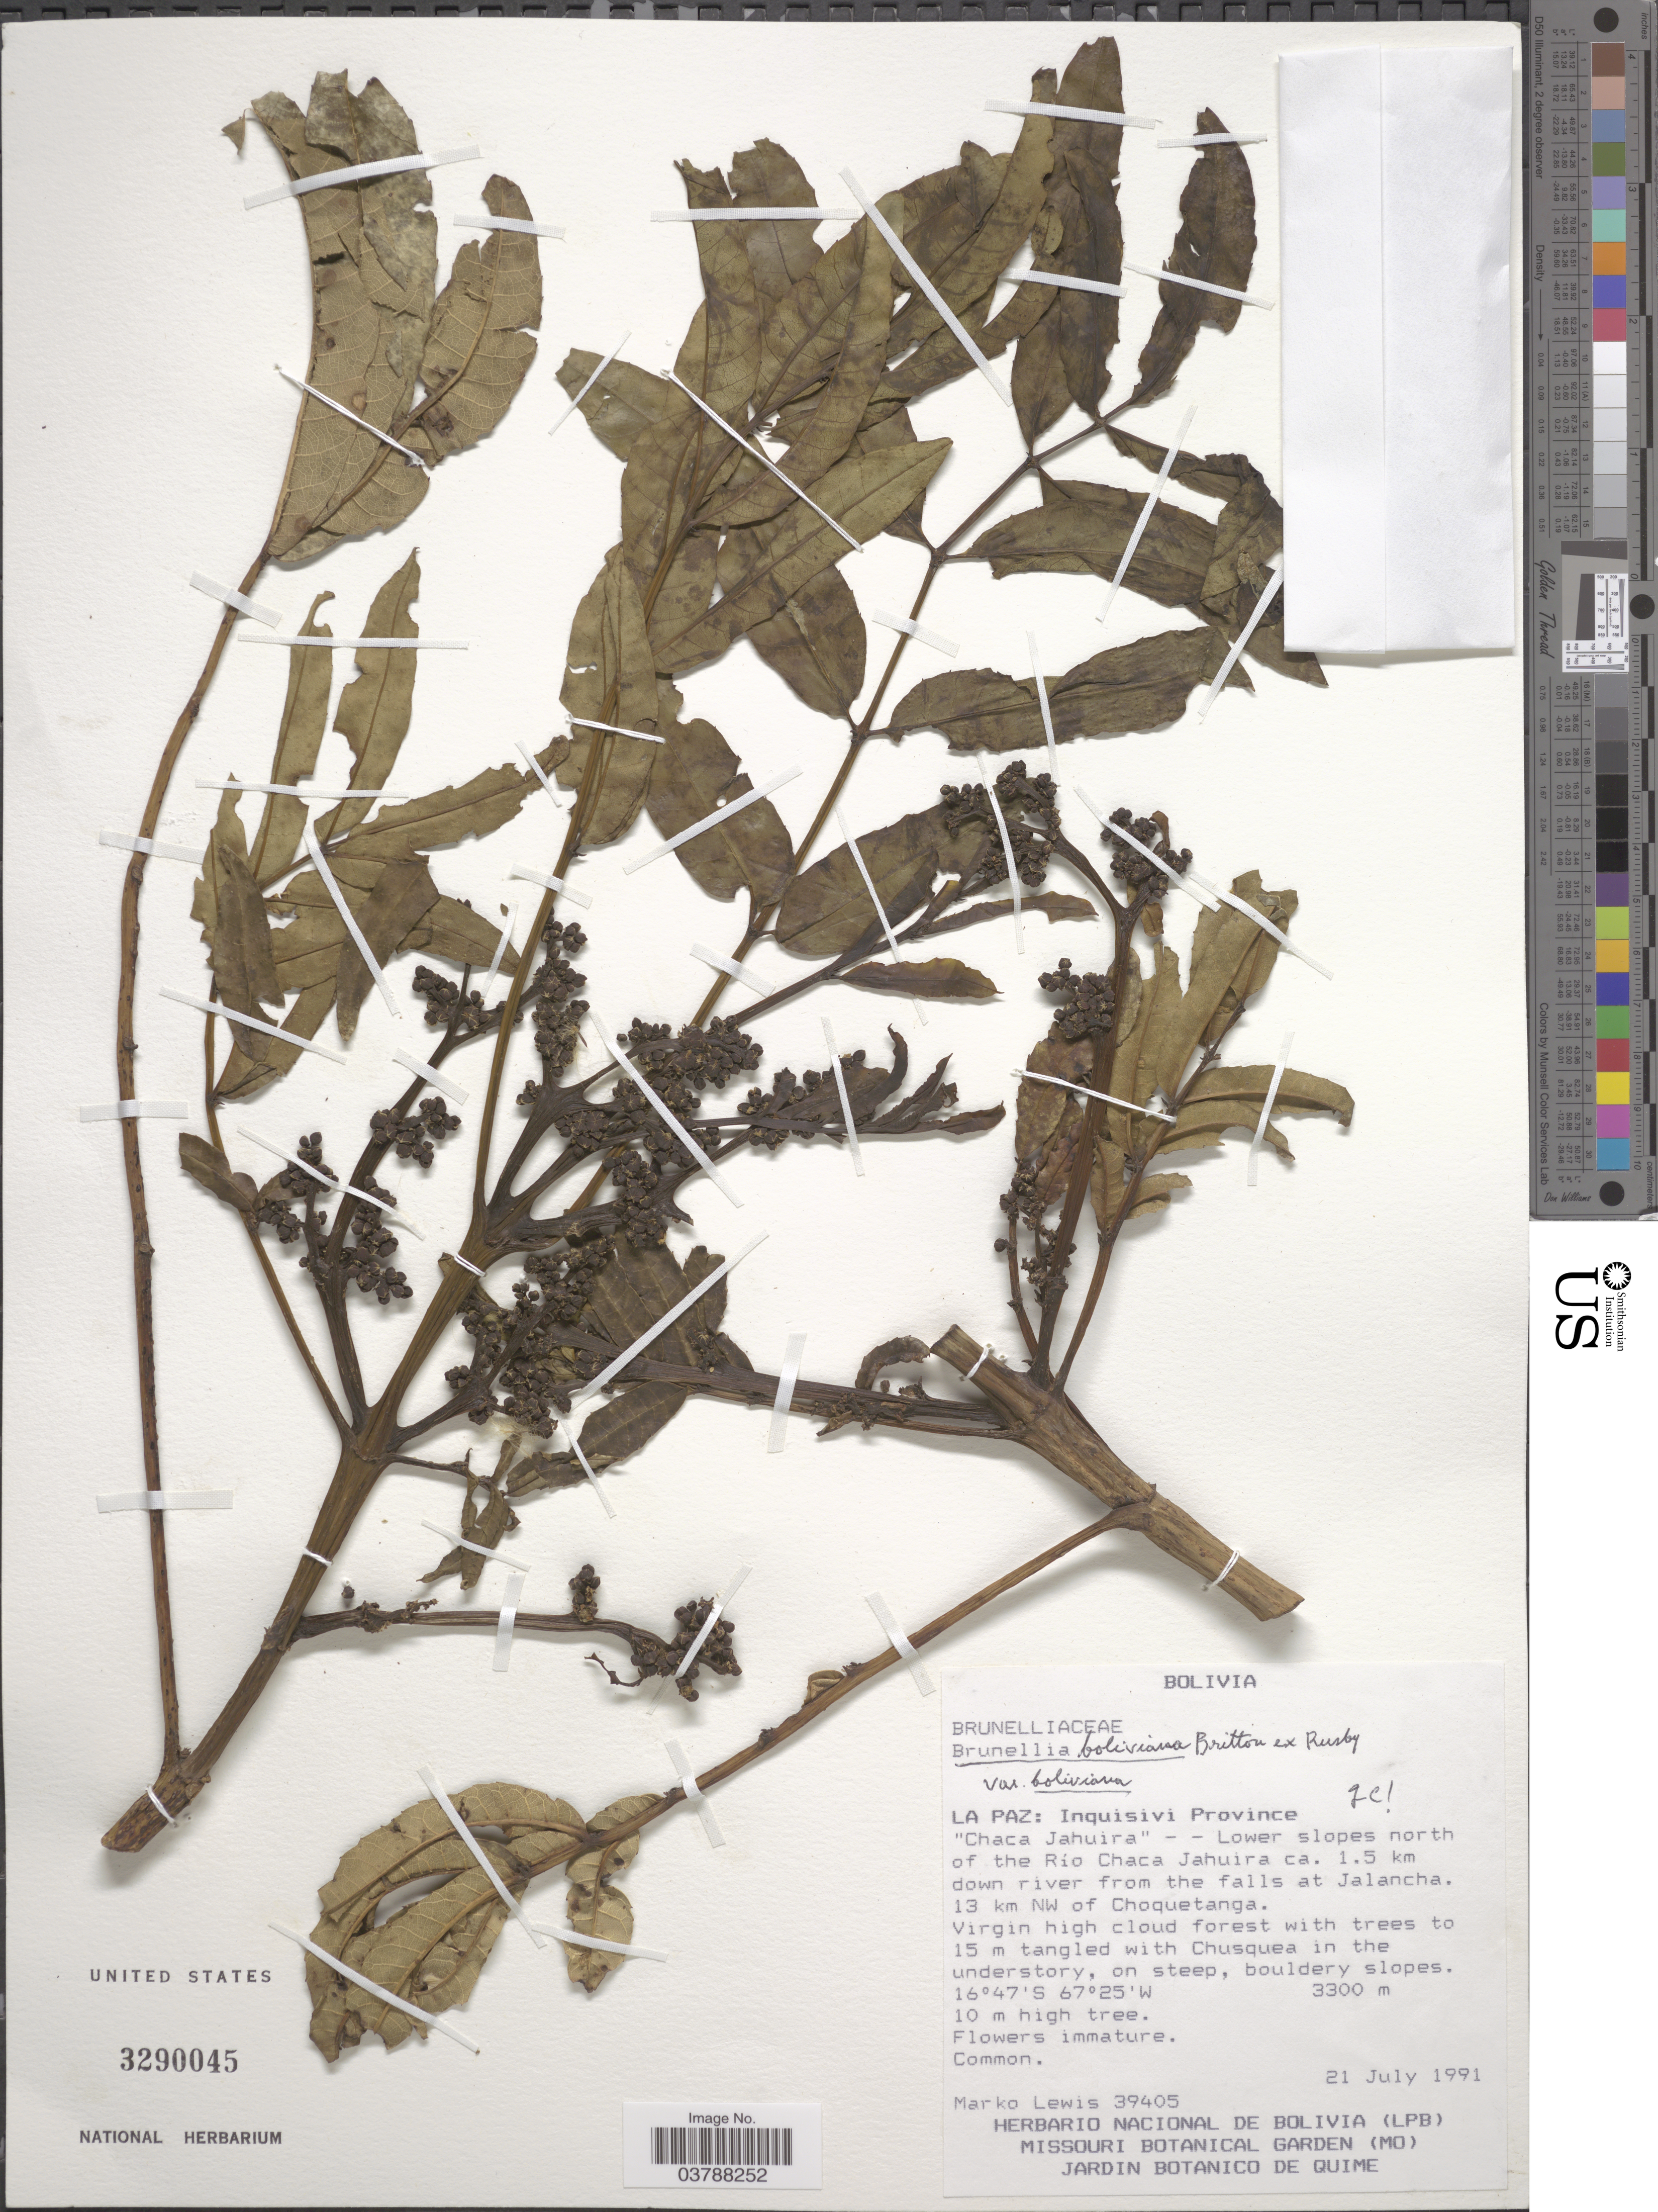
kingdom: Plantae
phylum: Tracheophyta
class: Magnoliopsida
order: Oxalidales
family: Brunelliaceae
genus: Brunellia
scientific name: Brunellia boliviana var. boliviana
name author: Britton ex Rusby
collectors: M. A. Lewis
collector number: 39405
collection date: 1991-07-21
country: Bolivia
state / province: La Paz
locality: Inquisivi Province. "Chaca Jahuira" - - Lower slopes north of the Río Chaca Jahuira ca. 1.5 km down river from the falls at Jalancha. 13 km NW of Choquetanga.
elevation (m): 3300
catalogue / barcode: US 3290045